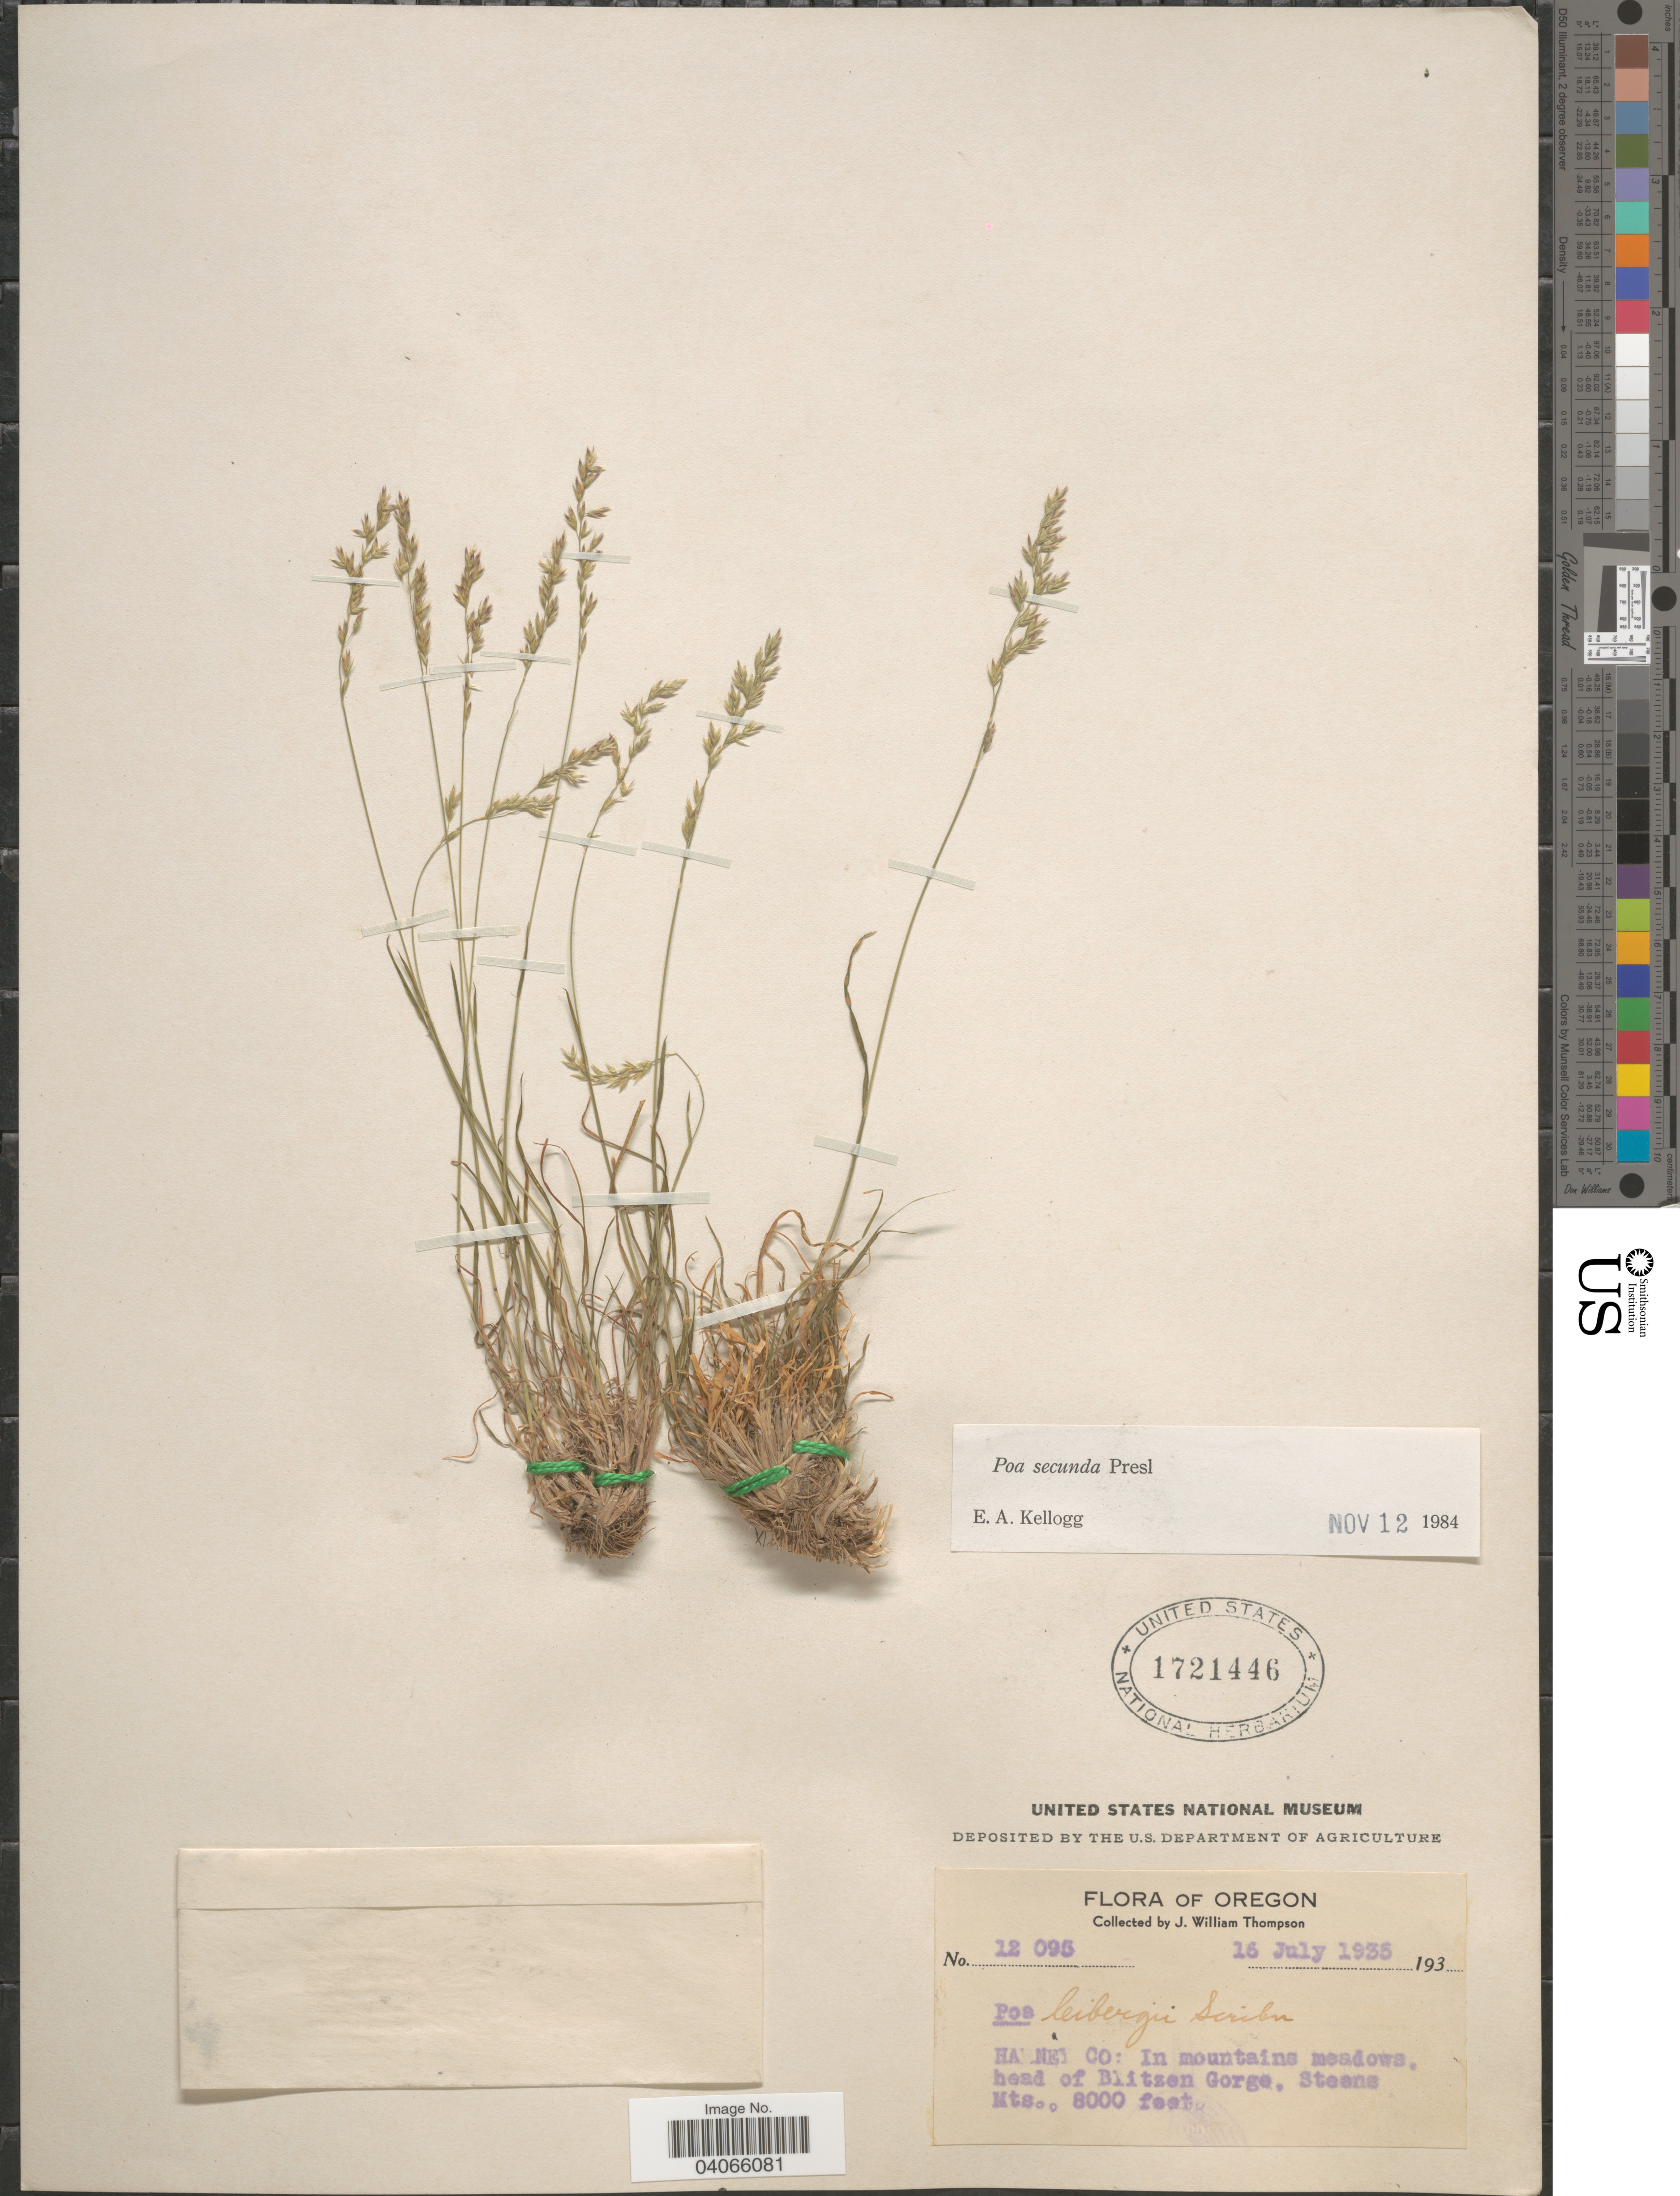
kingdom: Plantae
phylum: Tracheophyta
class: Liliopsida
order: Poales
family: Poaceae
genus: Poa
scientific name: Poa secunda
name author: J. Presl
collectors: J. W. Thompson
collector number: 12095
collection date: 1935-07-16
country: United States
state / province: Oregon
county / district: Harney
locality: Harney Co: In mountains meadows, head of Blitzen Gorge, Steens Mts.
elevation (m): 2438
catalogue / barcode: US 1721446